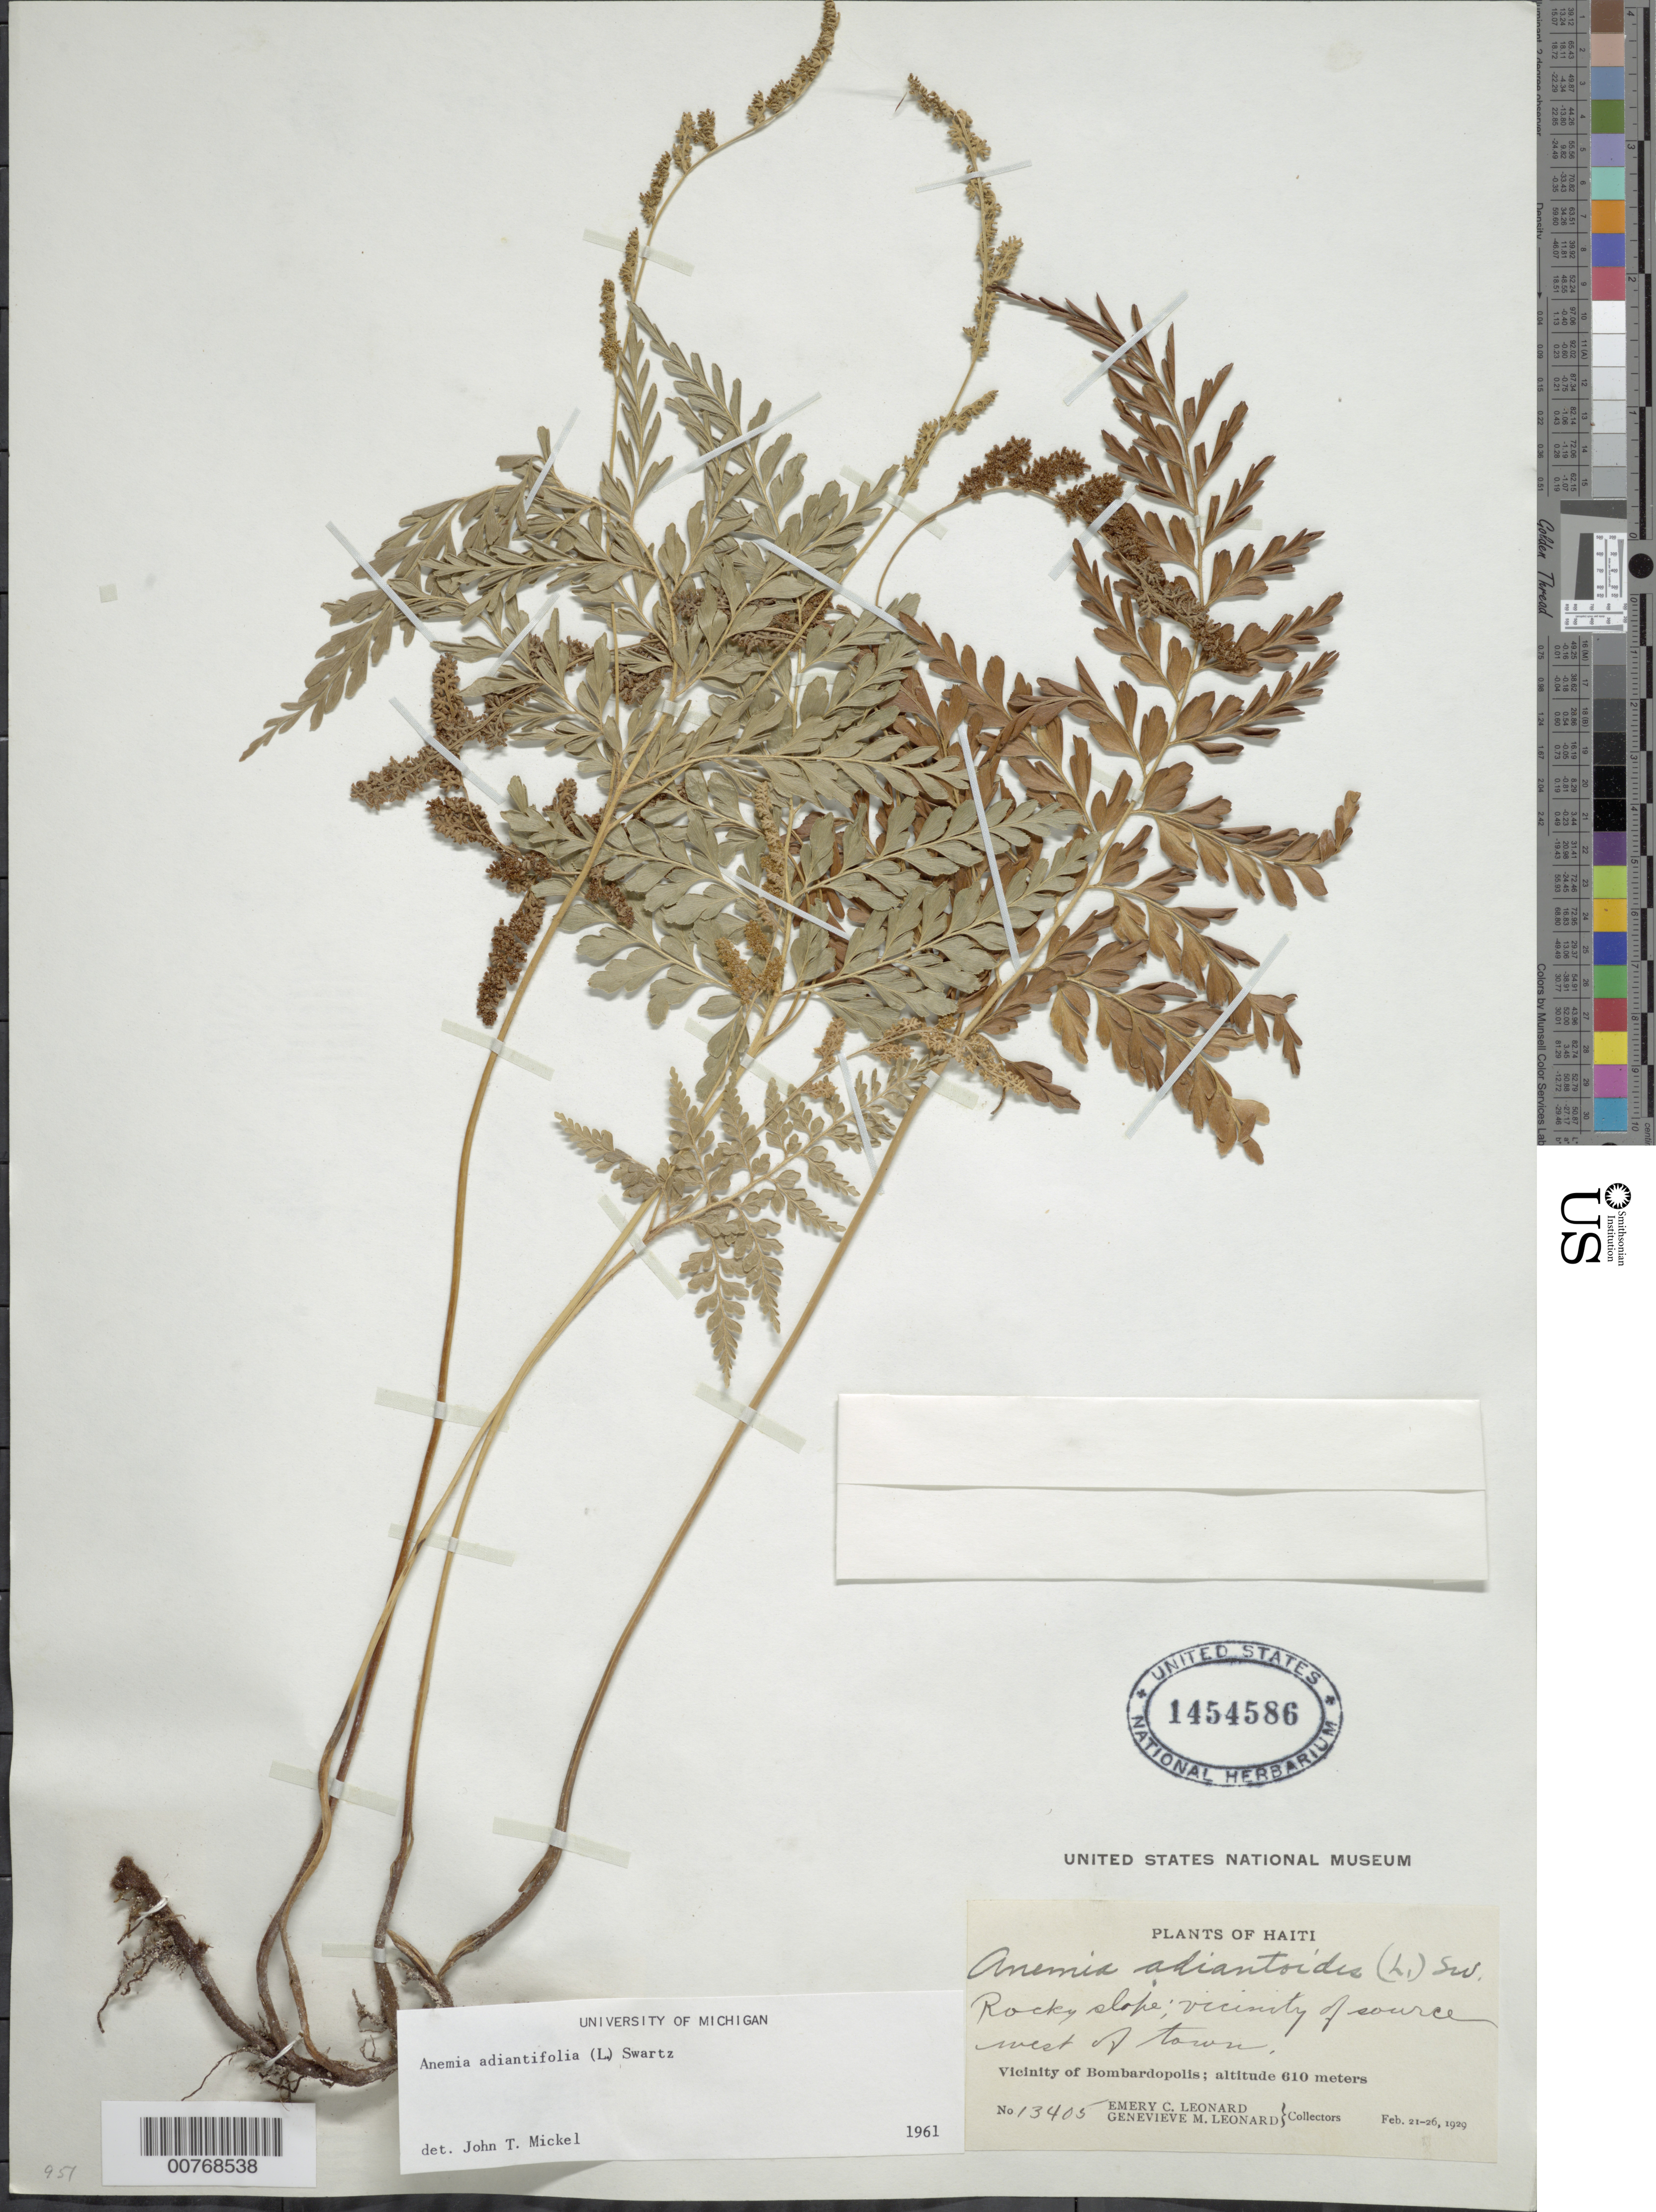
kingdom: Plantae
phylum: Tracheophyta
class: Polypodiopsida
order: Schizaeales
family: Anemiaceae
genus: Anemia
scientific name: Anemia adiantifolia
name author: (L.) Sw.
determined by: Mickel, J. T., (NY), New York Botanical Garden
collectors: E. C. Leonard & G. M. Leonard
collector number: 13405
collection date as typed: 21 Feb 1929 to 26 Feb 1929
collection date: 1929-02-21/1929-02-26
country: Haiti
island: Hispaniola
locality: Vicinity of Bombardopolis, vicinity of source west of town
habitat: Rocky slope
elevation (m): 610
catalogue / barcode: US 1454586